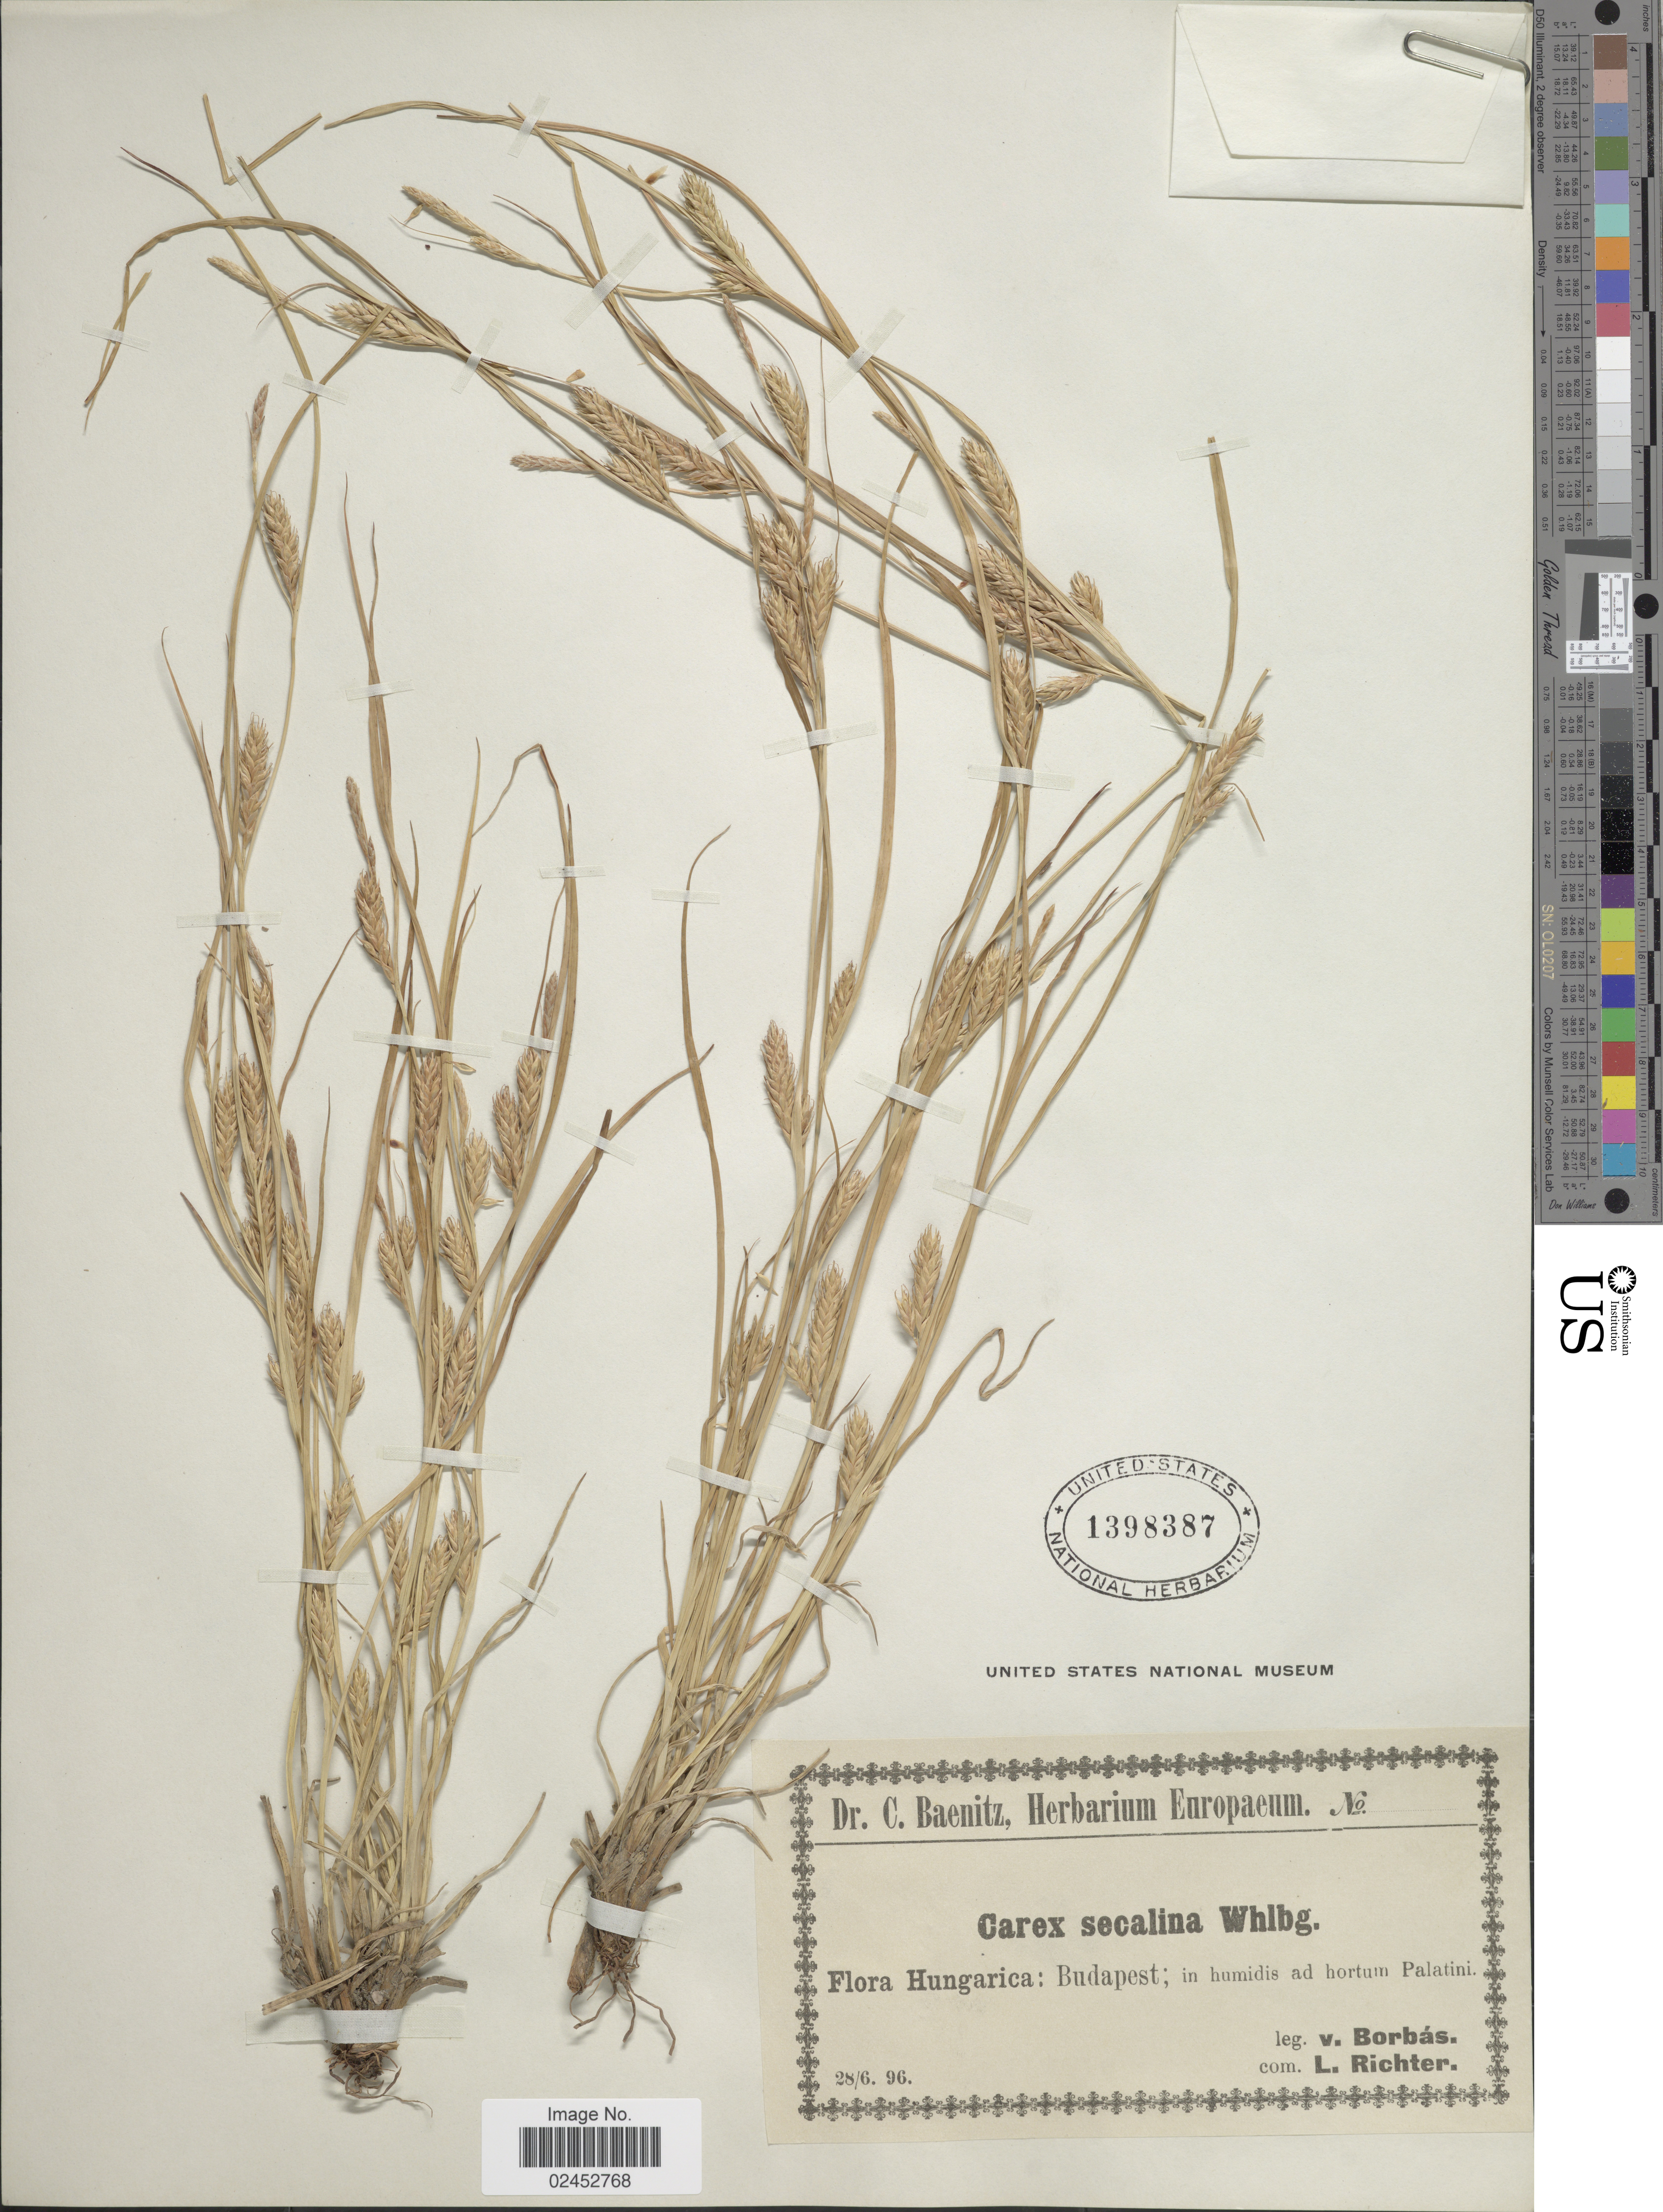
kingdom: Plantae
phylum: Tracheophyta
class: Liliopsida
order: Poales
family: Cyperaceae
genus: Carex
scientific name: Carex secalina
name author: Willd. ex Wahlenb.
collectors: V. von Borbás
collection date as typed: Transcribed d/m/y: 28/6/96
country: Hungary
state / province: Budapest, Capital District of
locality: Hungarica, in humidis ad hortum Palatini.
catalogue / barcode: US 1398387